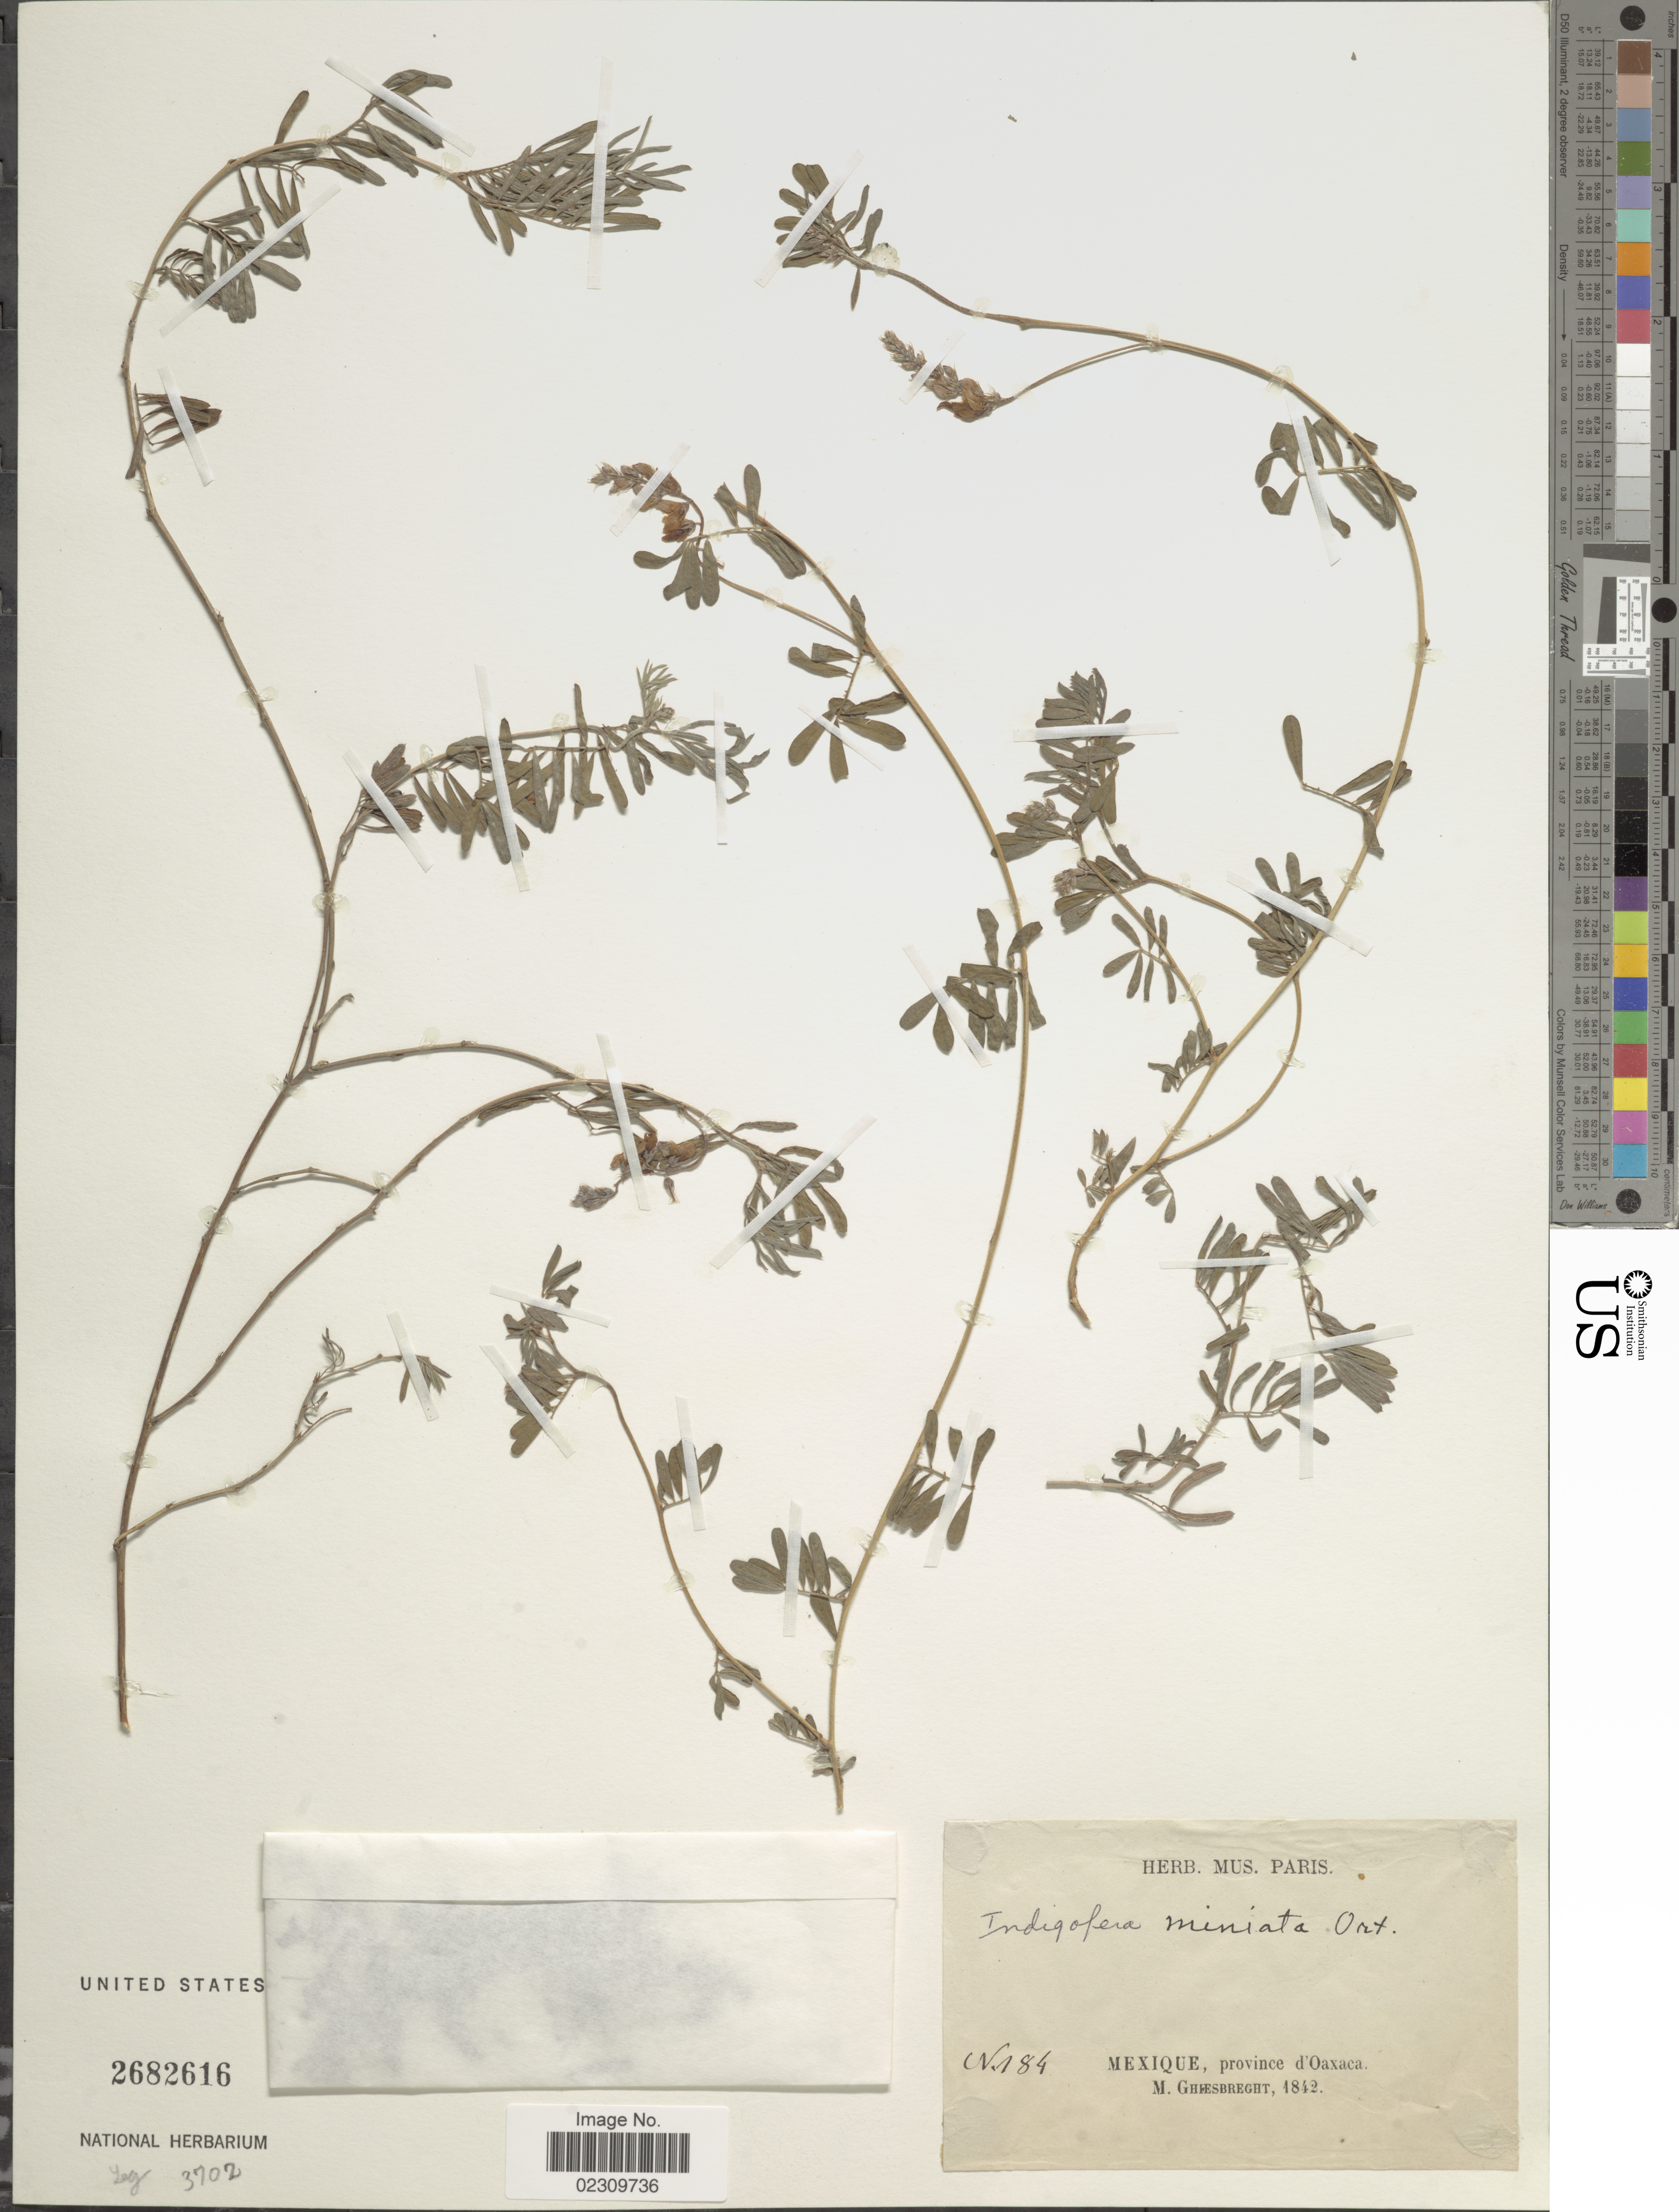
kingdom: Plantae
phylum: Tracheophyta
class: Magnoliopsida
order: Fabales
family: Fabaceae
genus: Indigofera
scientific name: Indigofera miniata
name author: Orteg.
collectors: M. Ghiesbreght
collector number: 184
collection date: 1842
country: Mexico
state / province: Oaxaca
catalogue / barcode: US 2682616